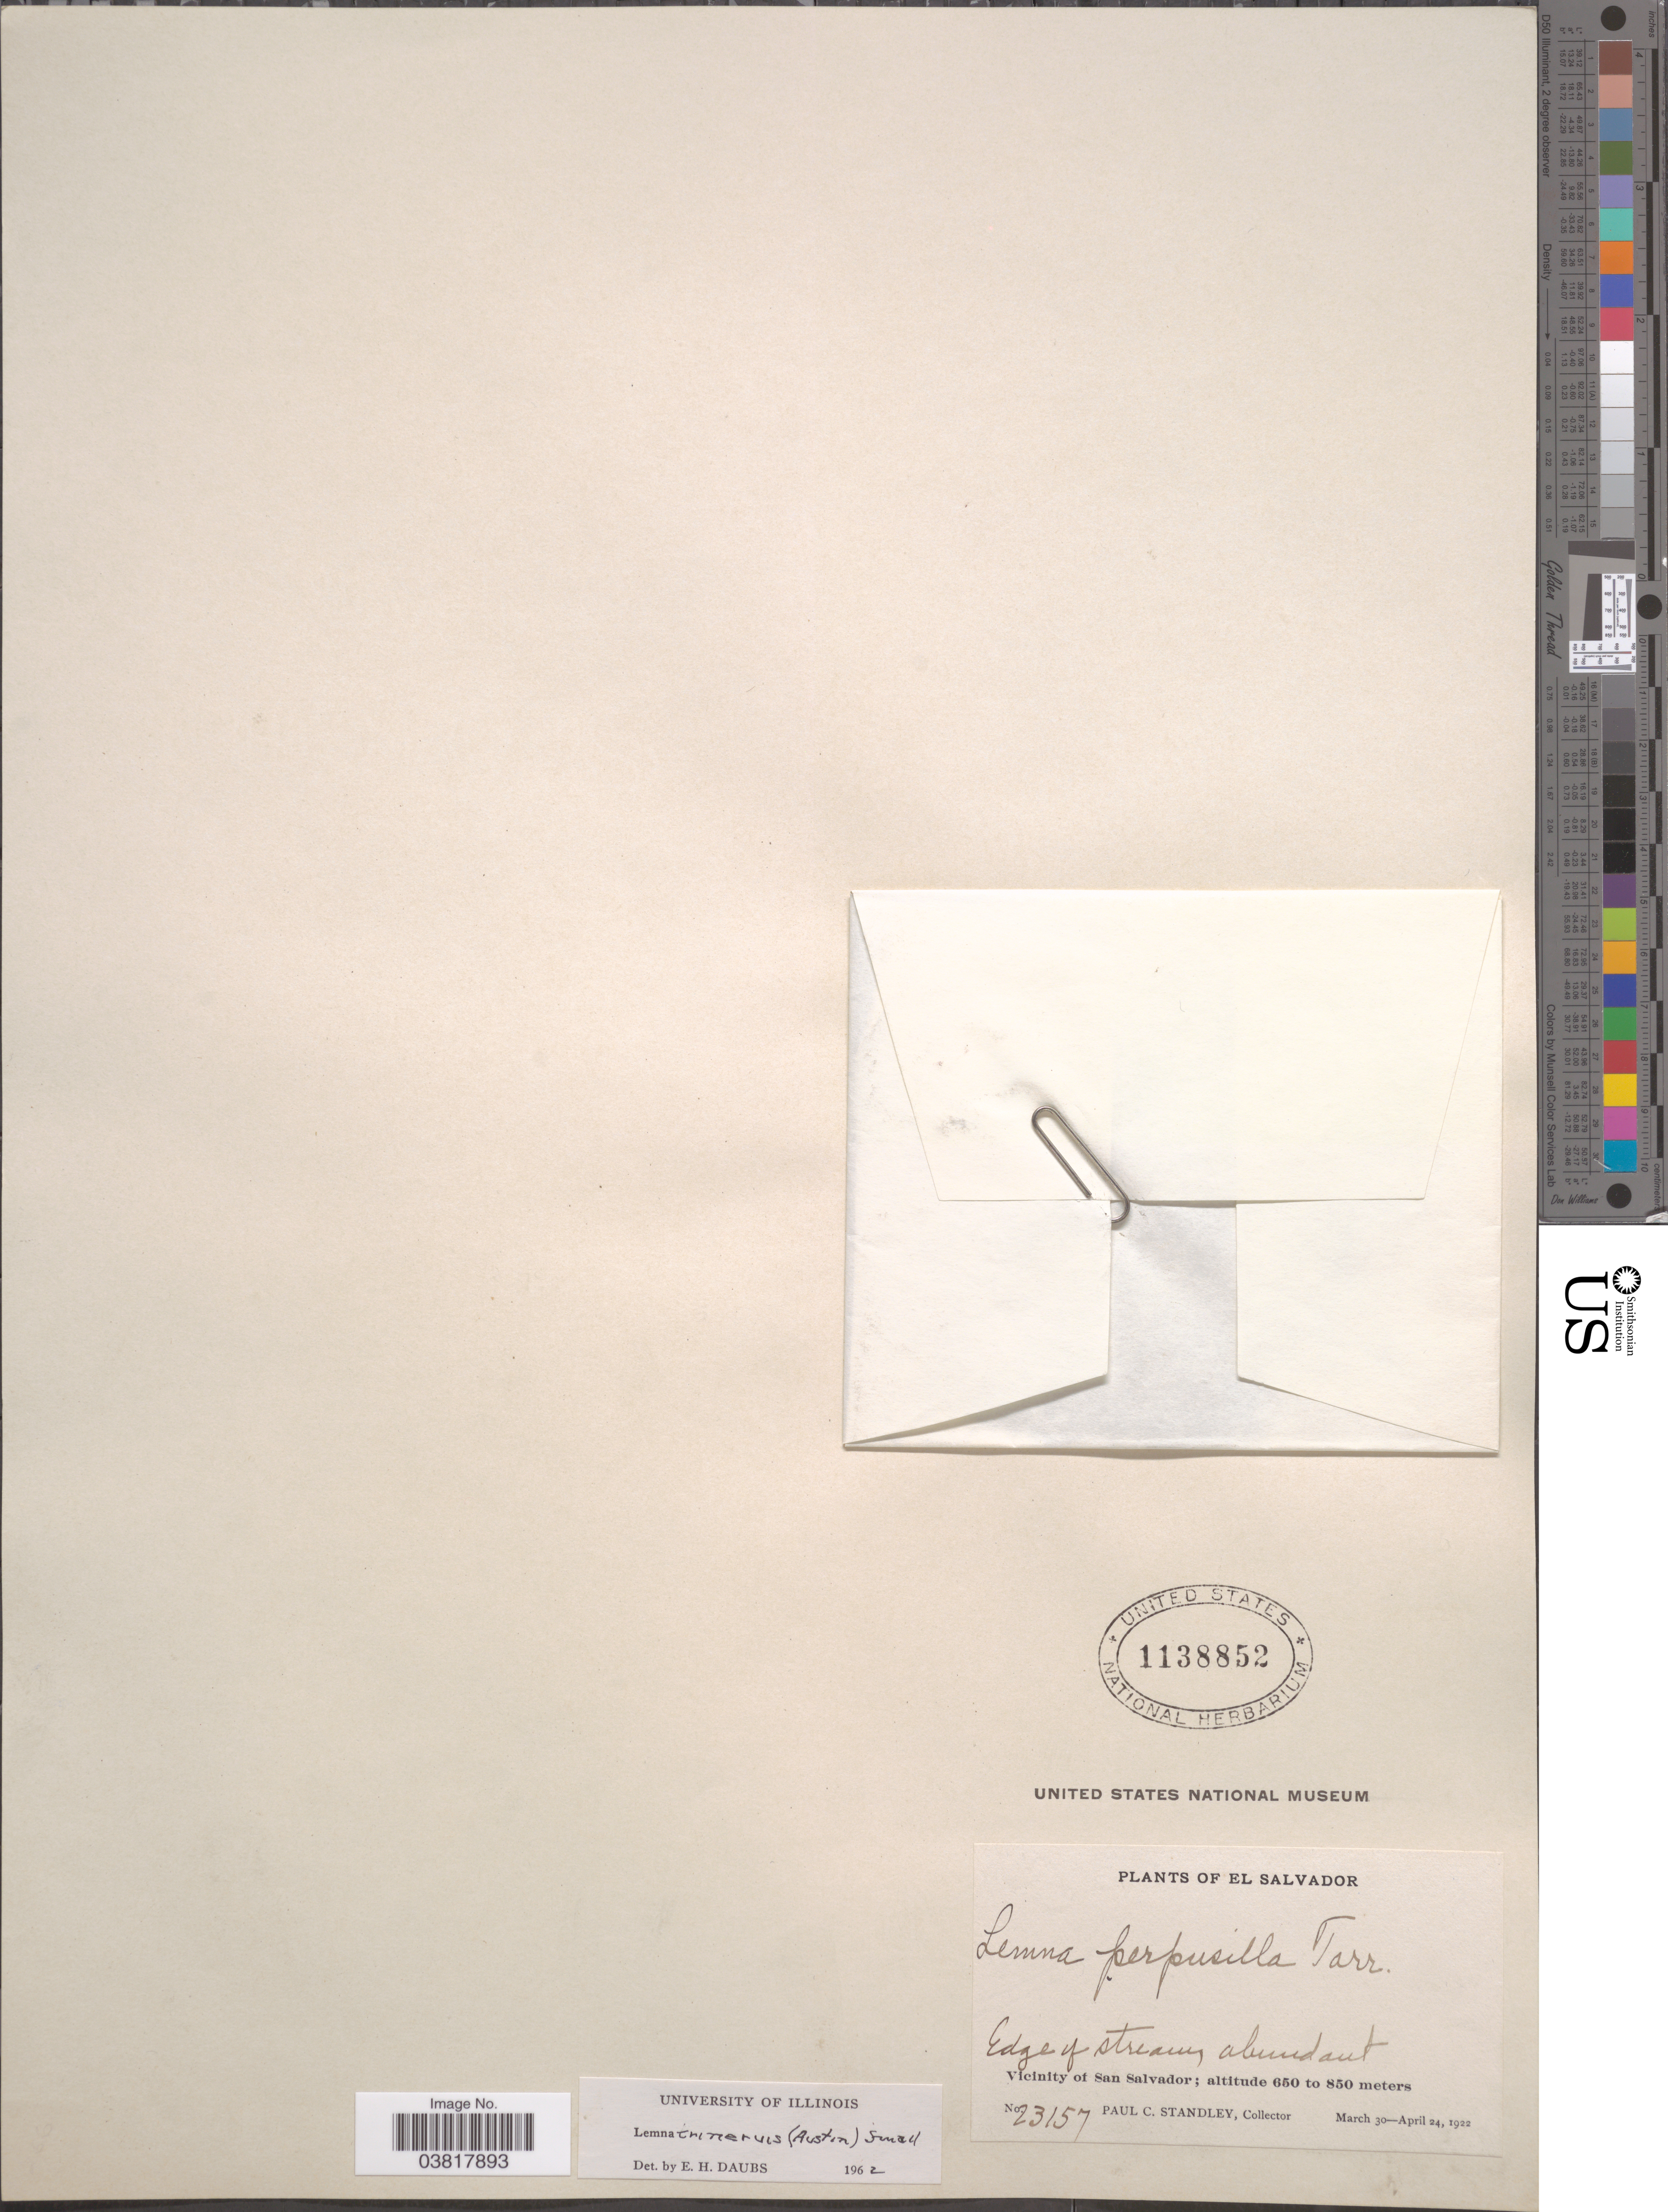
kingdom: Plantae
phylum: Tracheophyta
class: Liliopsida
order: Alismatales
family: Araceae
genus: Lemna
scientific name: Lemna trinervis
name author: Small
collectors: P. C. Standley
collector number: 23157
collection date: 1922-03-30/1922-04-24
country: El Salvador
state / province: San Salvador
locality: Vicinity of San Salvador.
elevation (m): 650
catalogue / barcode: US 1138852